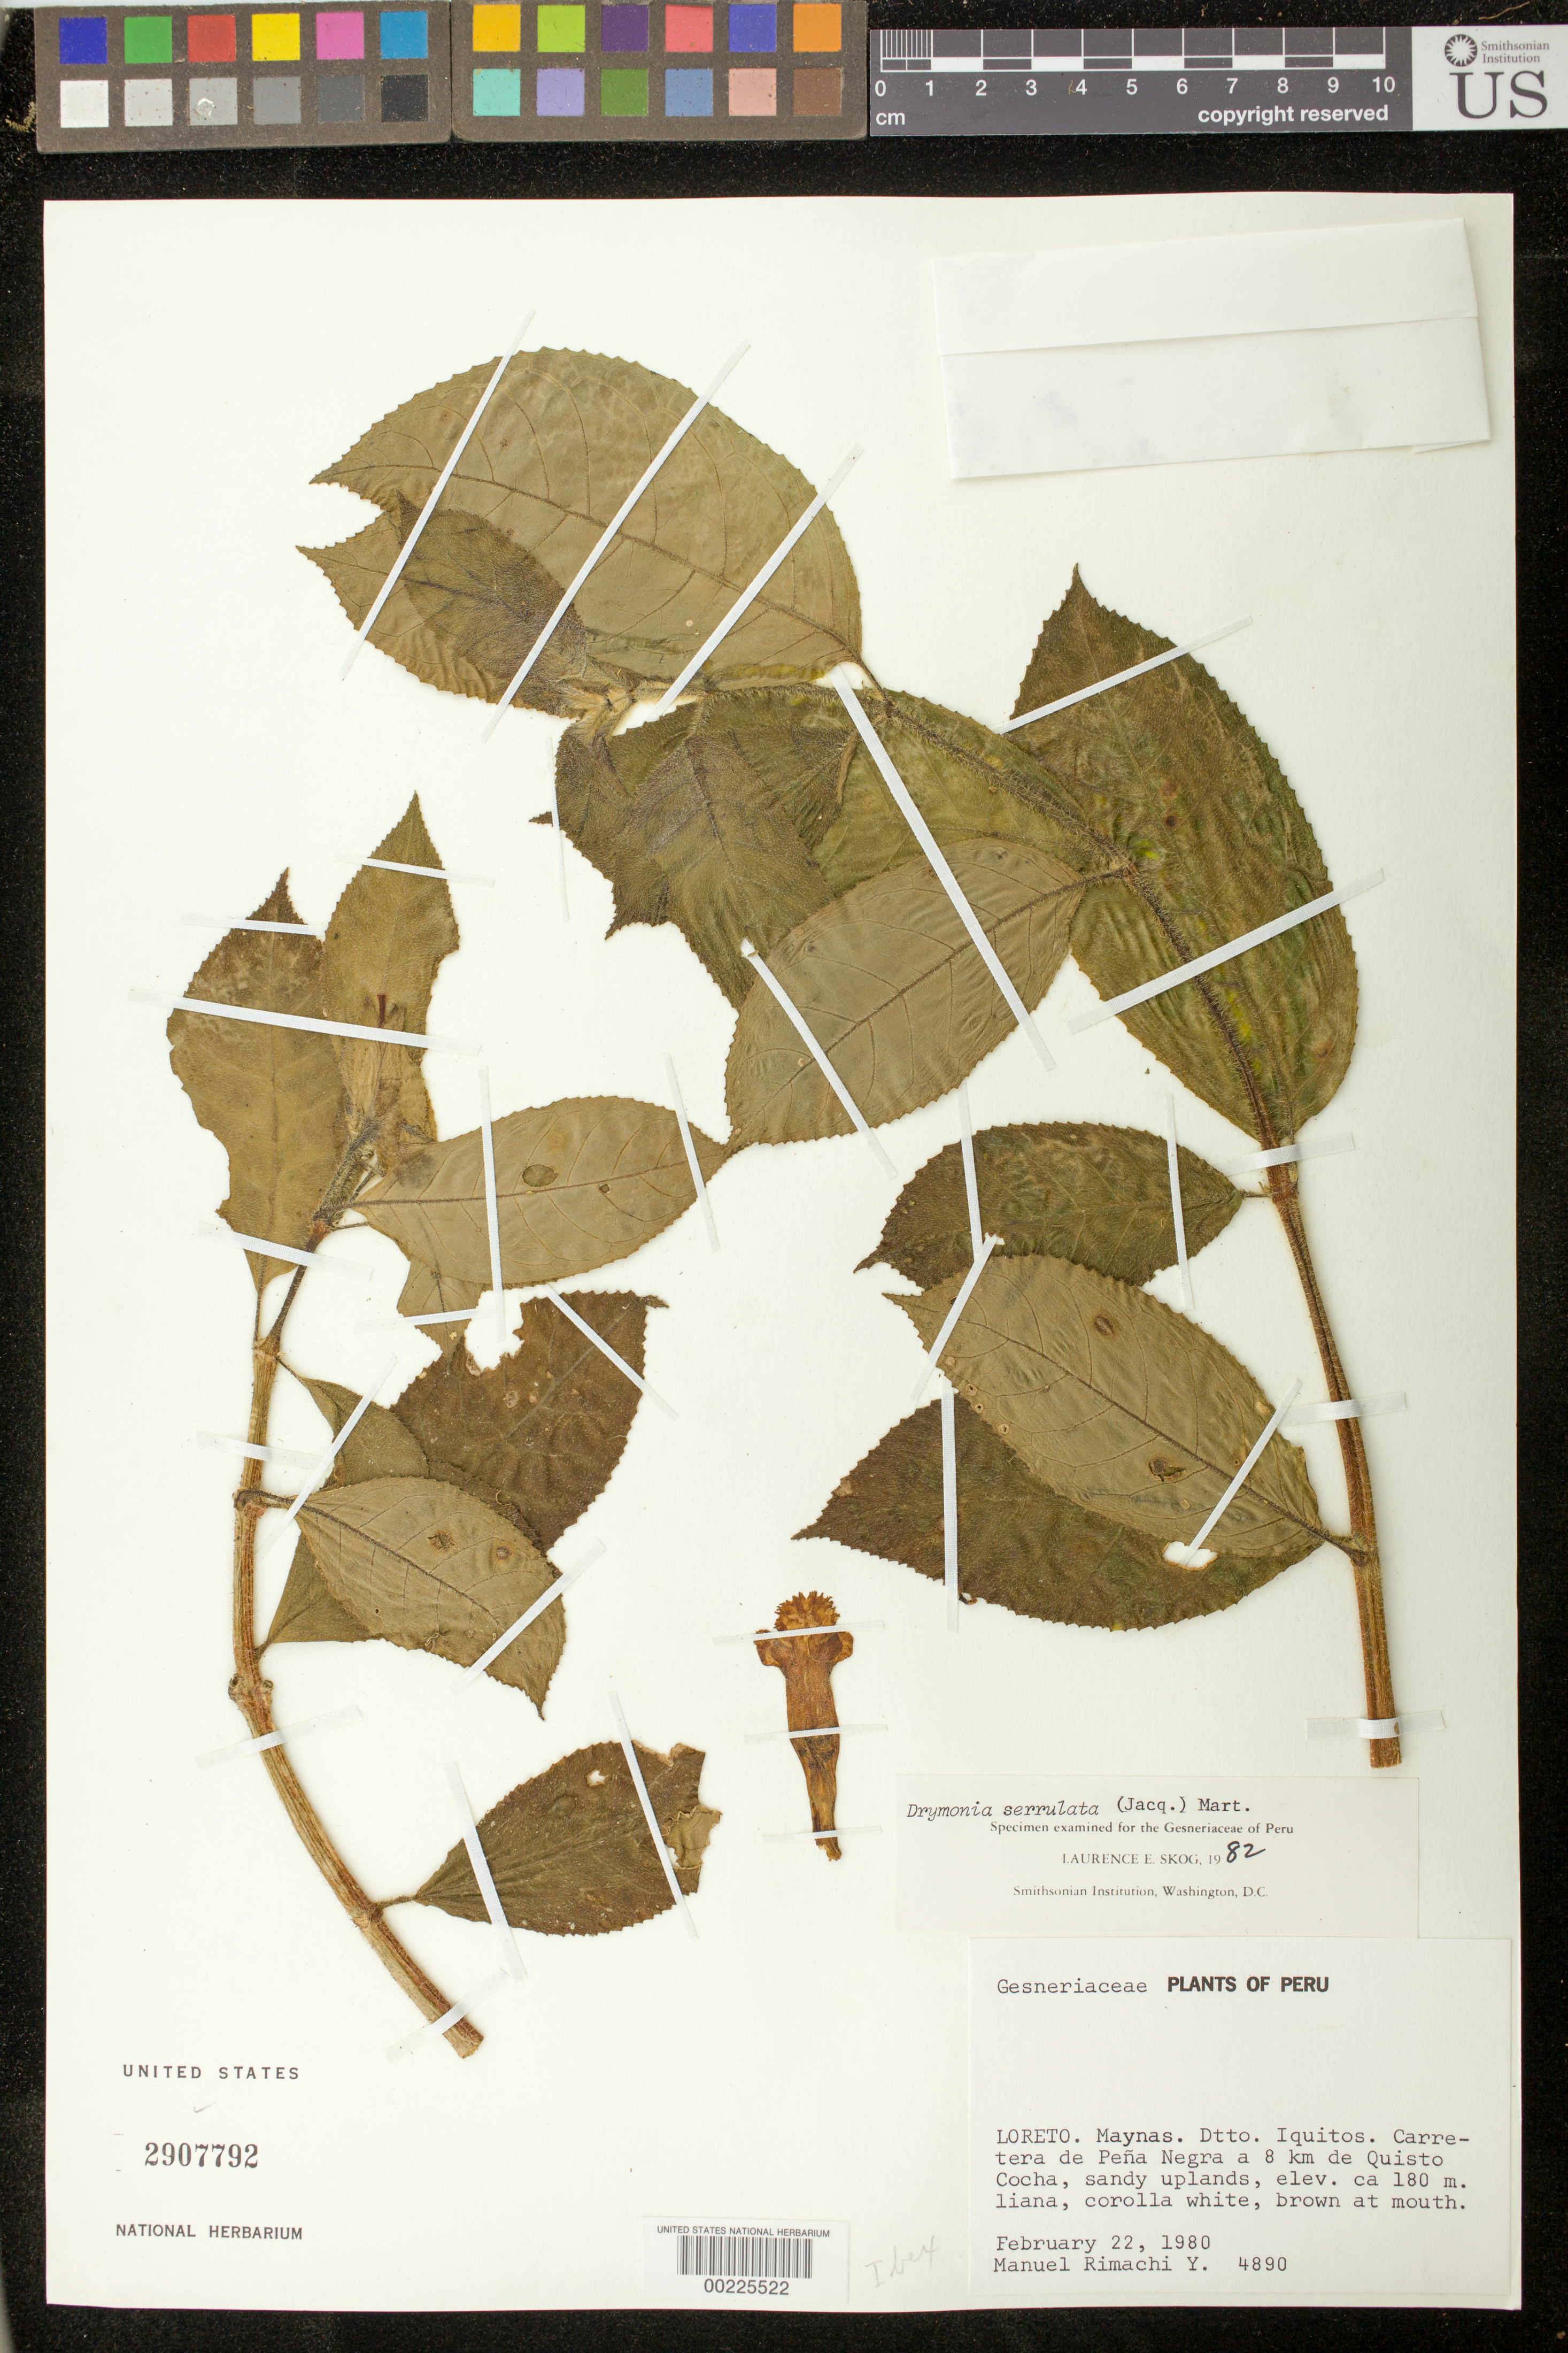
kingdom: Plantae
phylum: Tracheophyta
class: Magnoliopsida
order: Lamiales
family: Gesneriaceae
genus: Drymonia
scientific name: Drymonia serrulata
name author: (Jacq.) Mart.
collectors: M. Rimachi Y.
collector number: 4890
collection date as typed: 22 Feb 1980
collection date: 1980-02-22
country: Peru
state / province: Loreto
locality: Maynas, Dtto. Iquitos; Carretera de Peña Negra a 8 km de Quisto Cocha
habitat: Sandy uplands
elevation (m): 180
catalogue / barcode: US 2907792